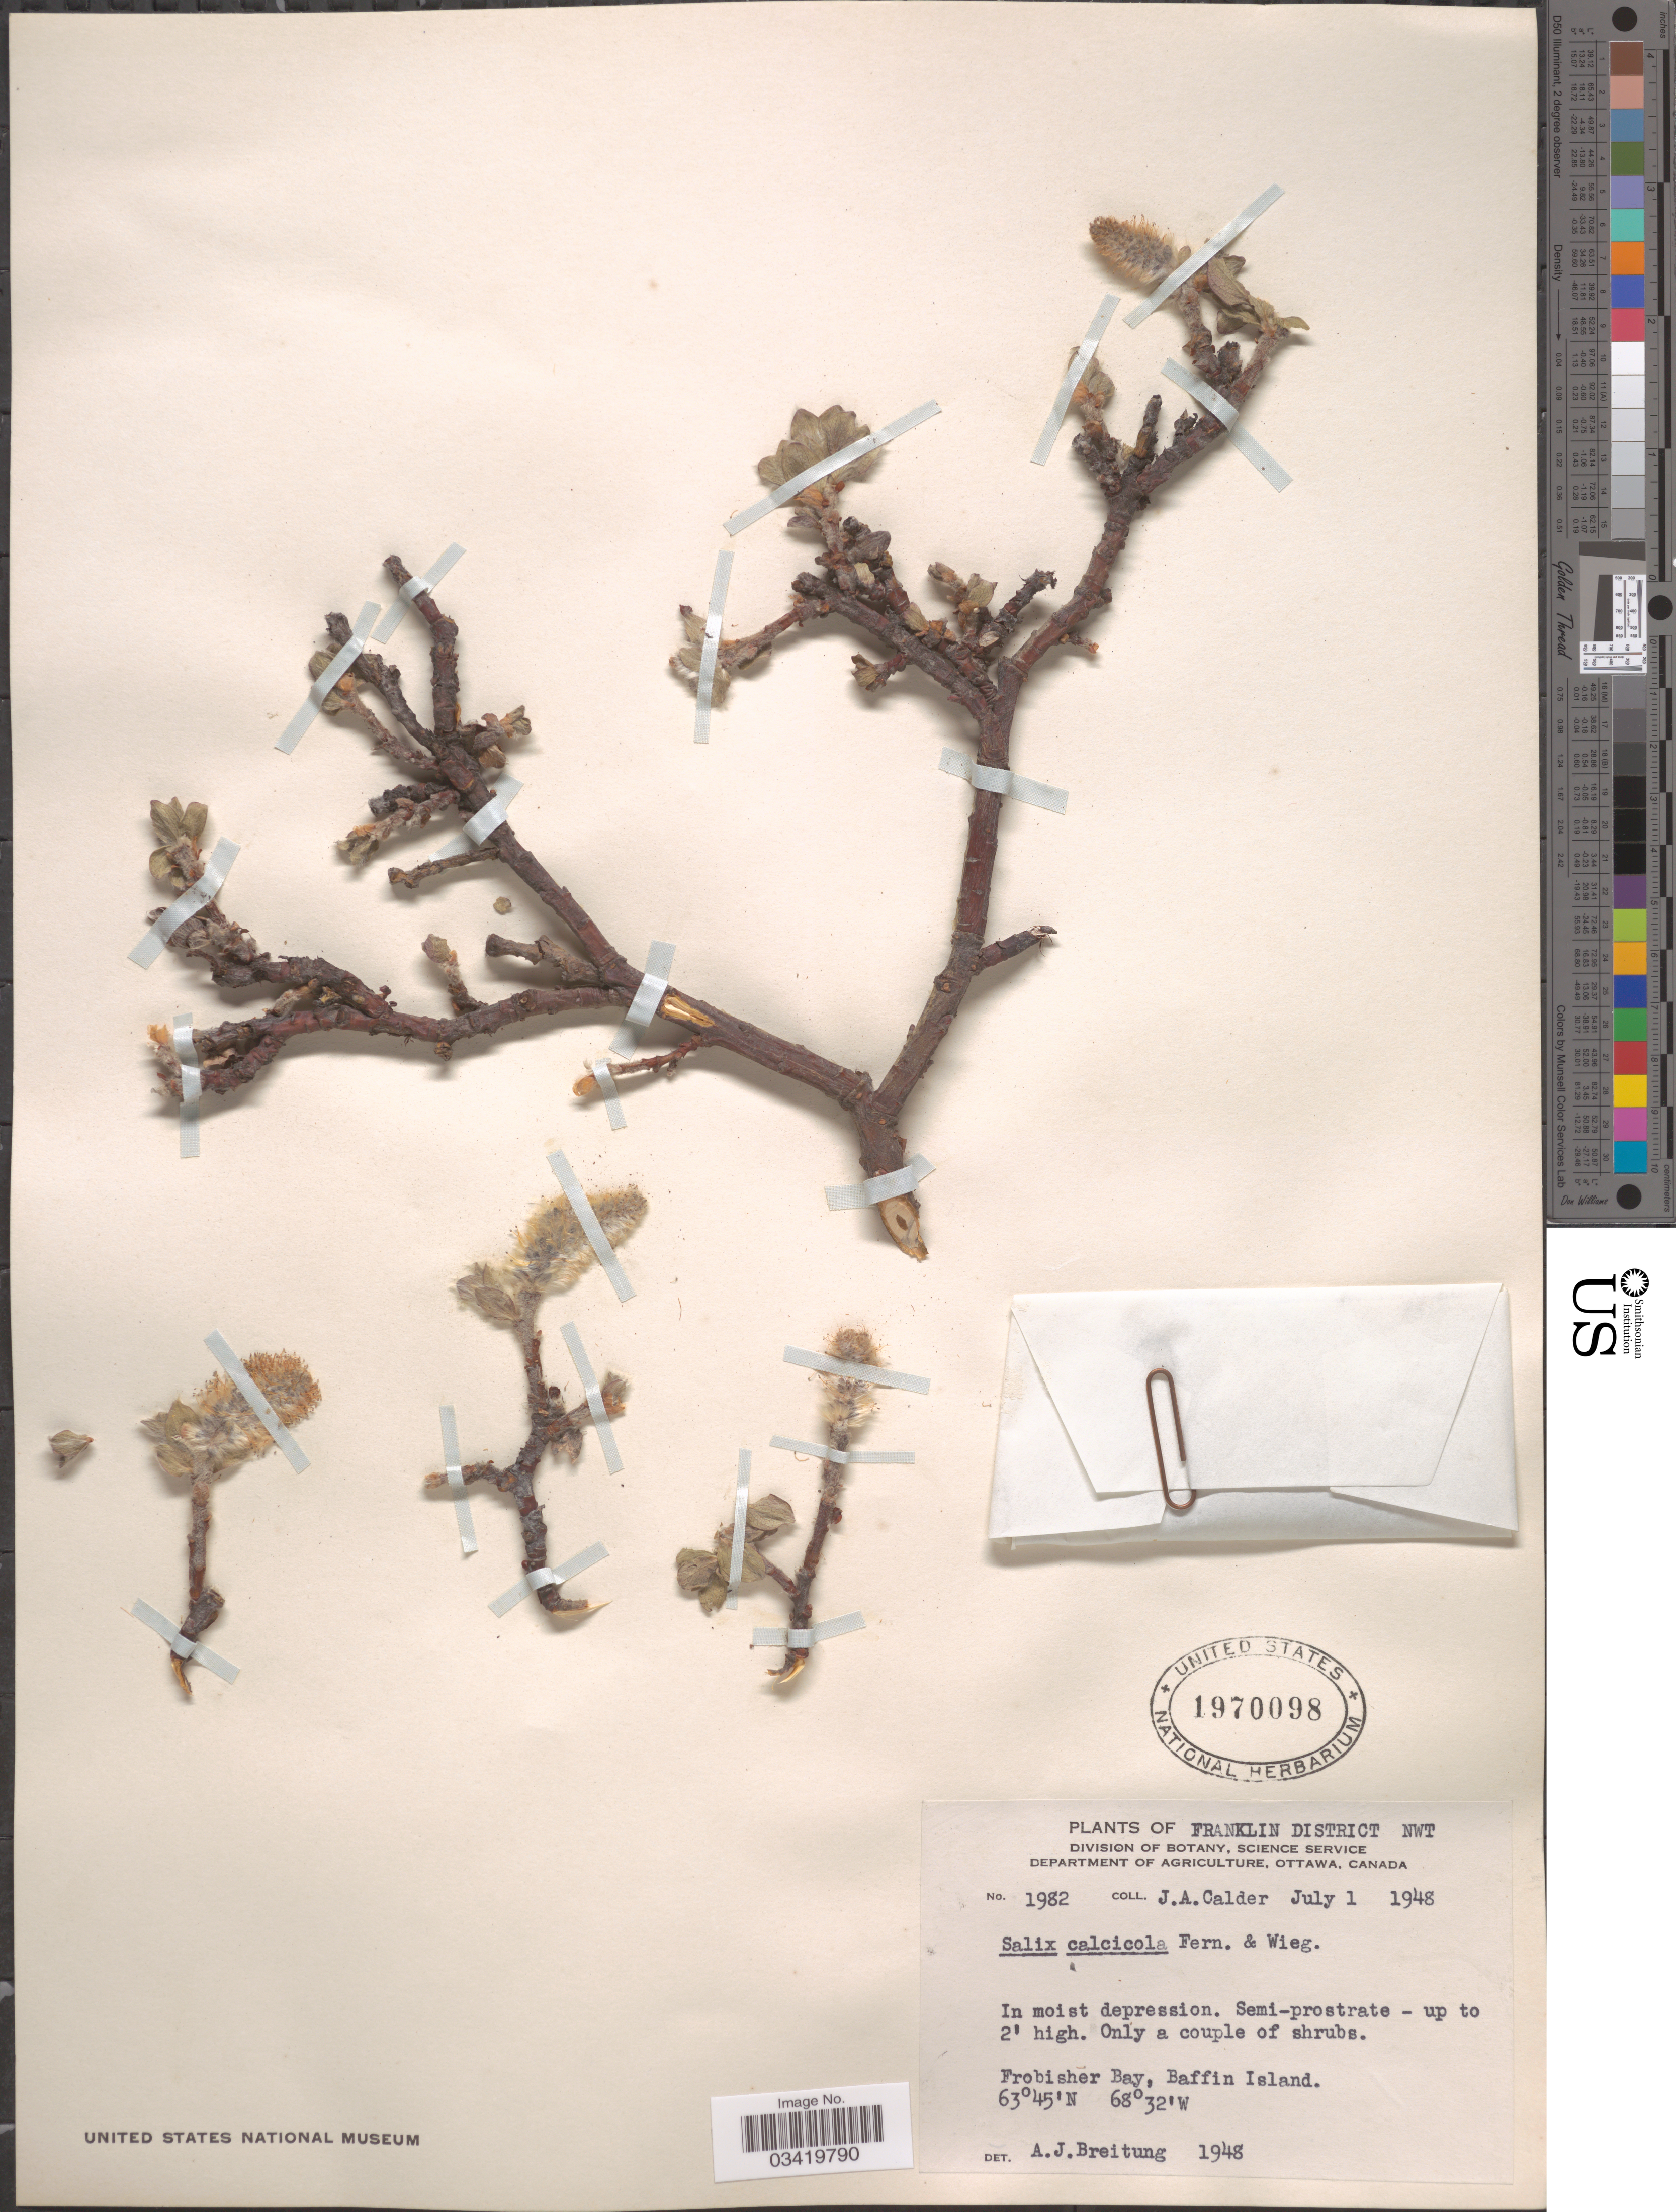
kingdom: Plantae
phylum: Tracheophyta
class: Magnoliopsida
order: Malpighiales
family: Salicaceae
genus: Salix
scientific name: Salix calcicola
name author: Fernald & Wiegand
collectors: J. A. Calder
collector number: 1982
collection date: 1948-07-01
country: Canada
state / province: Northwest Territories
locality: Franklin District. Frobisher Bay, Baffin Island.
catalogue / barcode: US 1970098